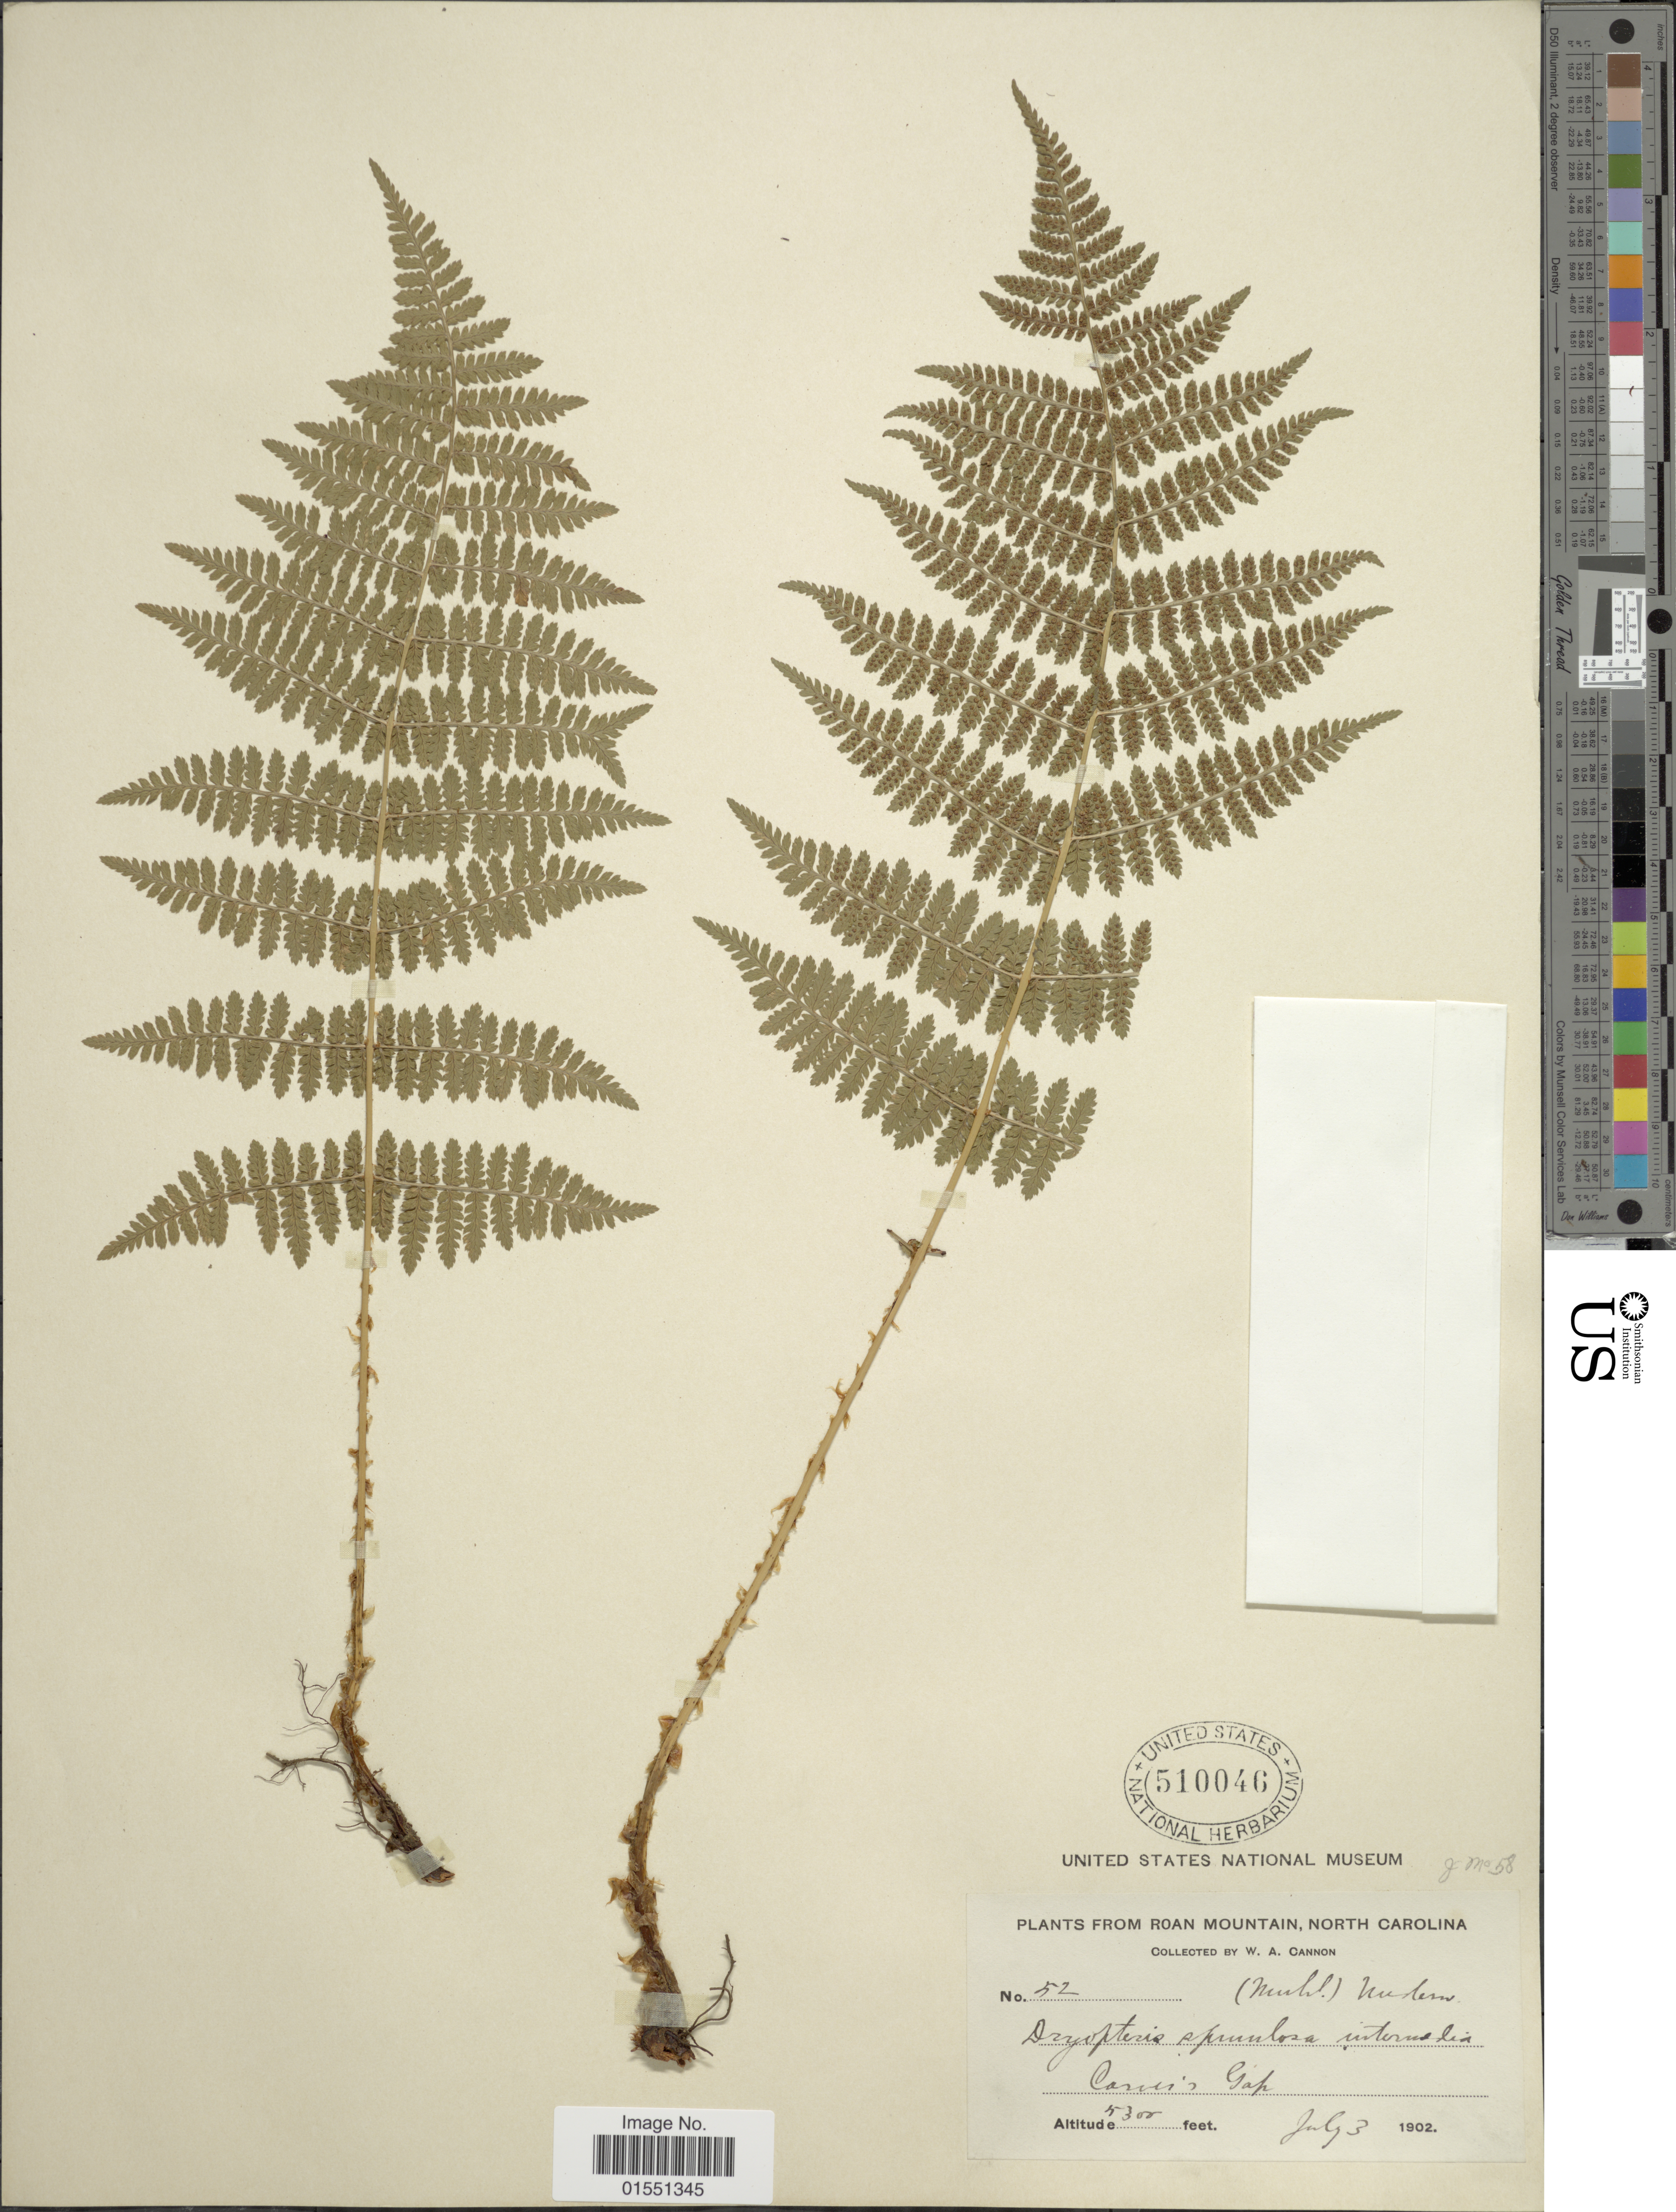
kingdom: Plantae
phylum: Tracheophyta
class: Polypodiopsida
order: Polypodiales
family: Dryopteridaceae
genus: Dryopteris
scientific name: Dryopteris intermedia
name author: (Muhl.) A. Gray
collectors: W. Cannon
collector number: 52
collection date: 1902-07-03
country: United States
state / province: North Carolina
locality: Carver's Gap, Roan Mountain.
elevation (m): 1615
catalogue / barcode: US 510046